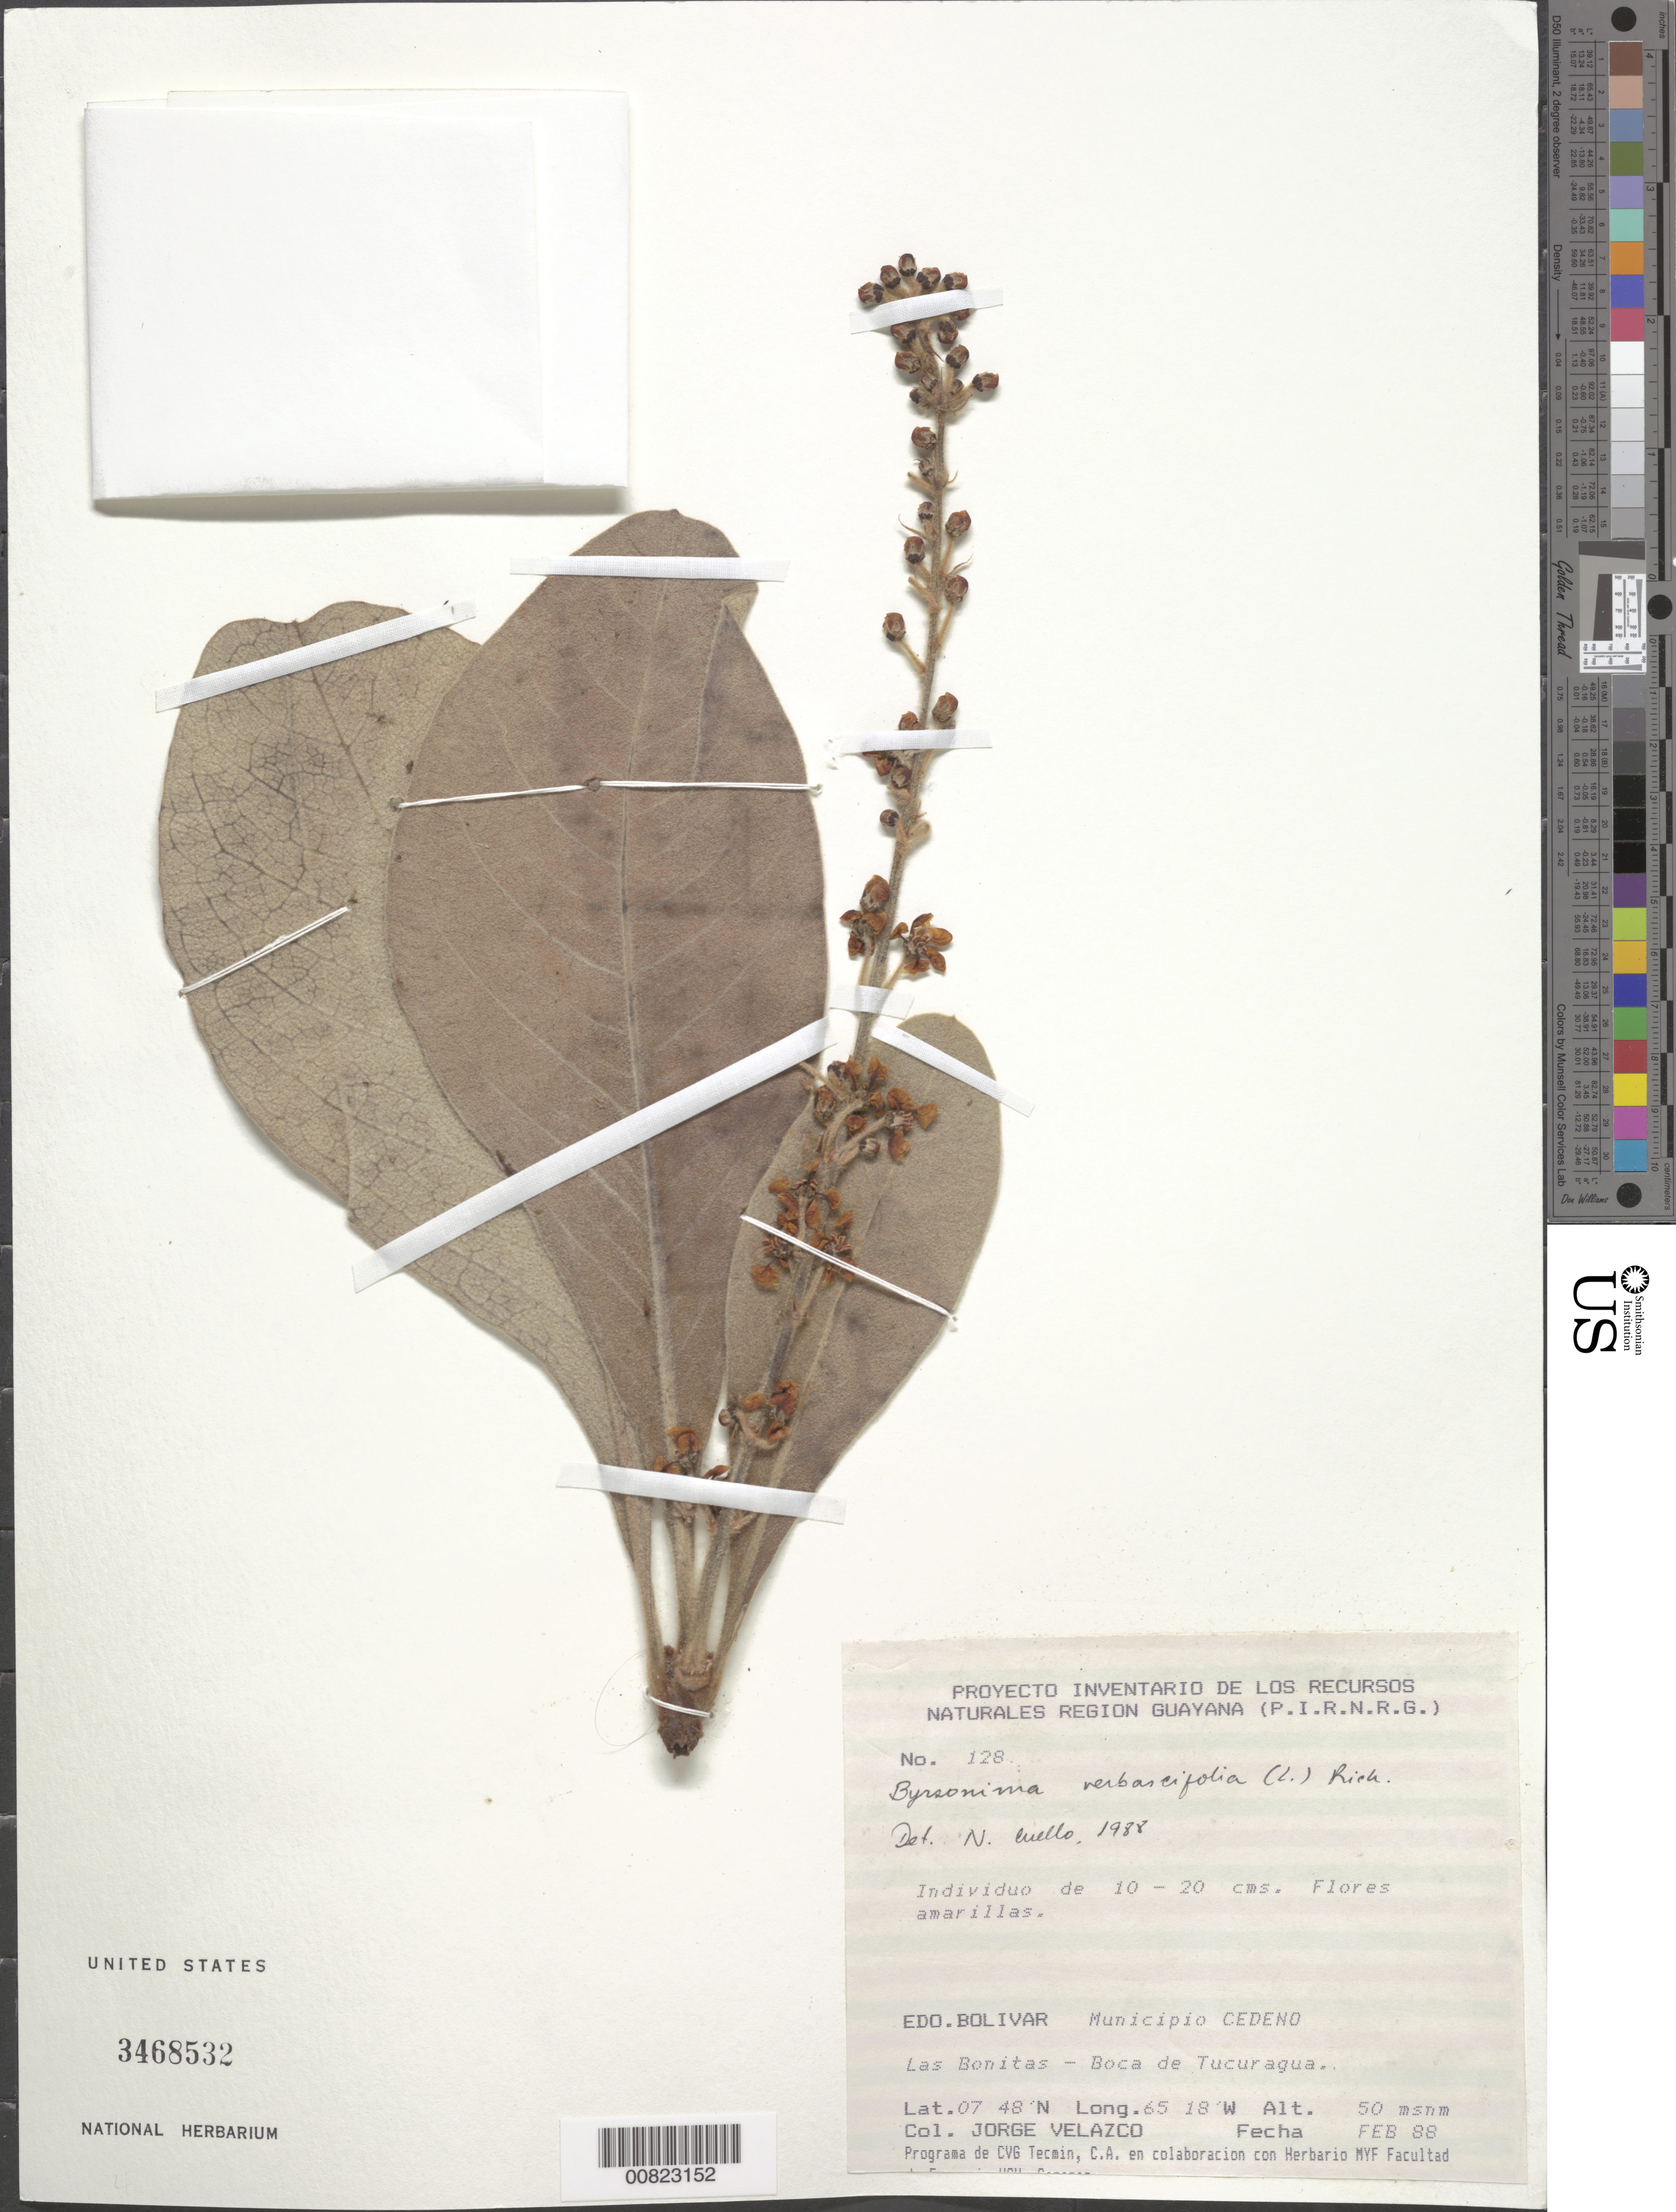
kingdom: Plantae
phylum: Tracheophyta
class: Magnoliopsida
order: Malpighiales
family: Malpighiaceae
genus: Byrsonima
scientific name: Byrsonima verbascifolia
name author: (L.) DC.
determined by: Cuello, Nidia L.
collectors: J. Velazco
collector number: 128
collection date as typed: Feb-88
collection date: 1988-02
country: Venezuela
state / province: Bolívar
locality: Mun. Cedeño, Las Bonitas-Boca de Tucuragua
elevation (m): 50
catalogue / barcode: US 3468532